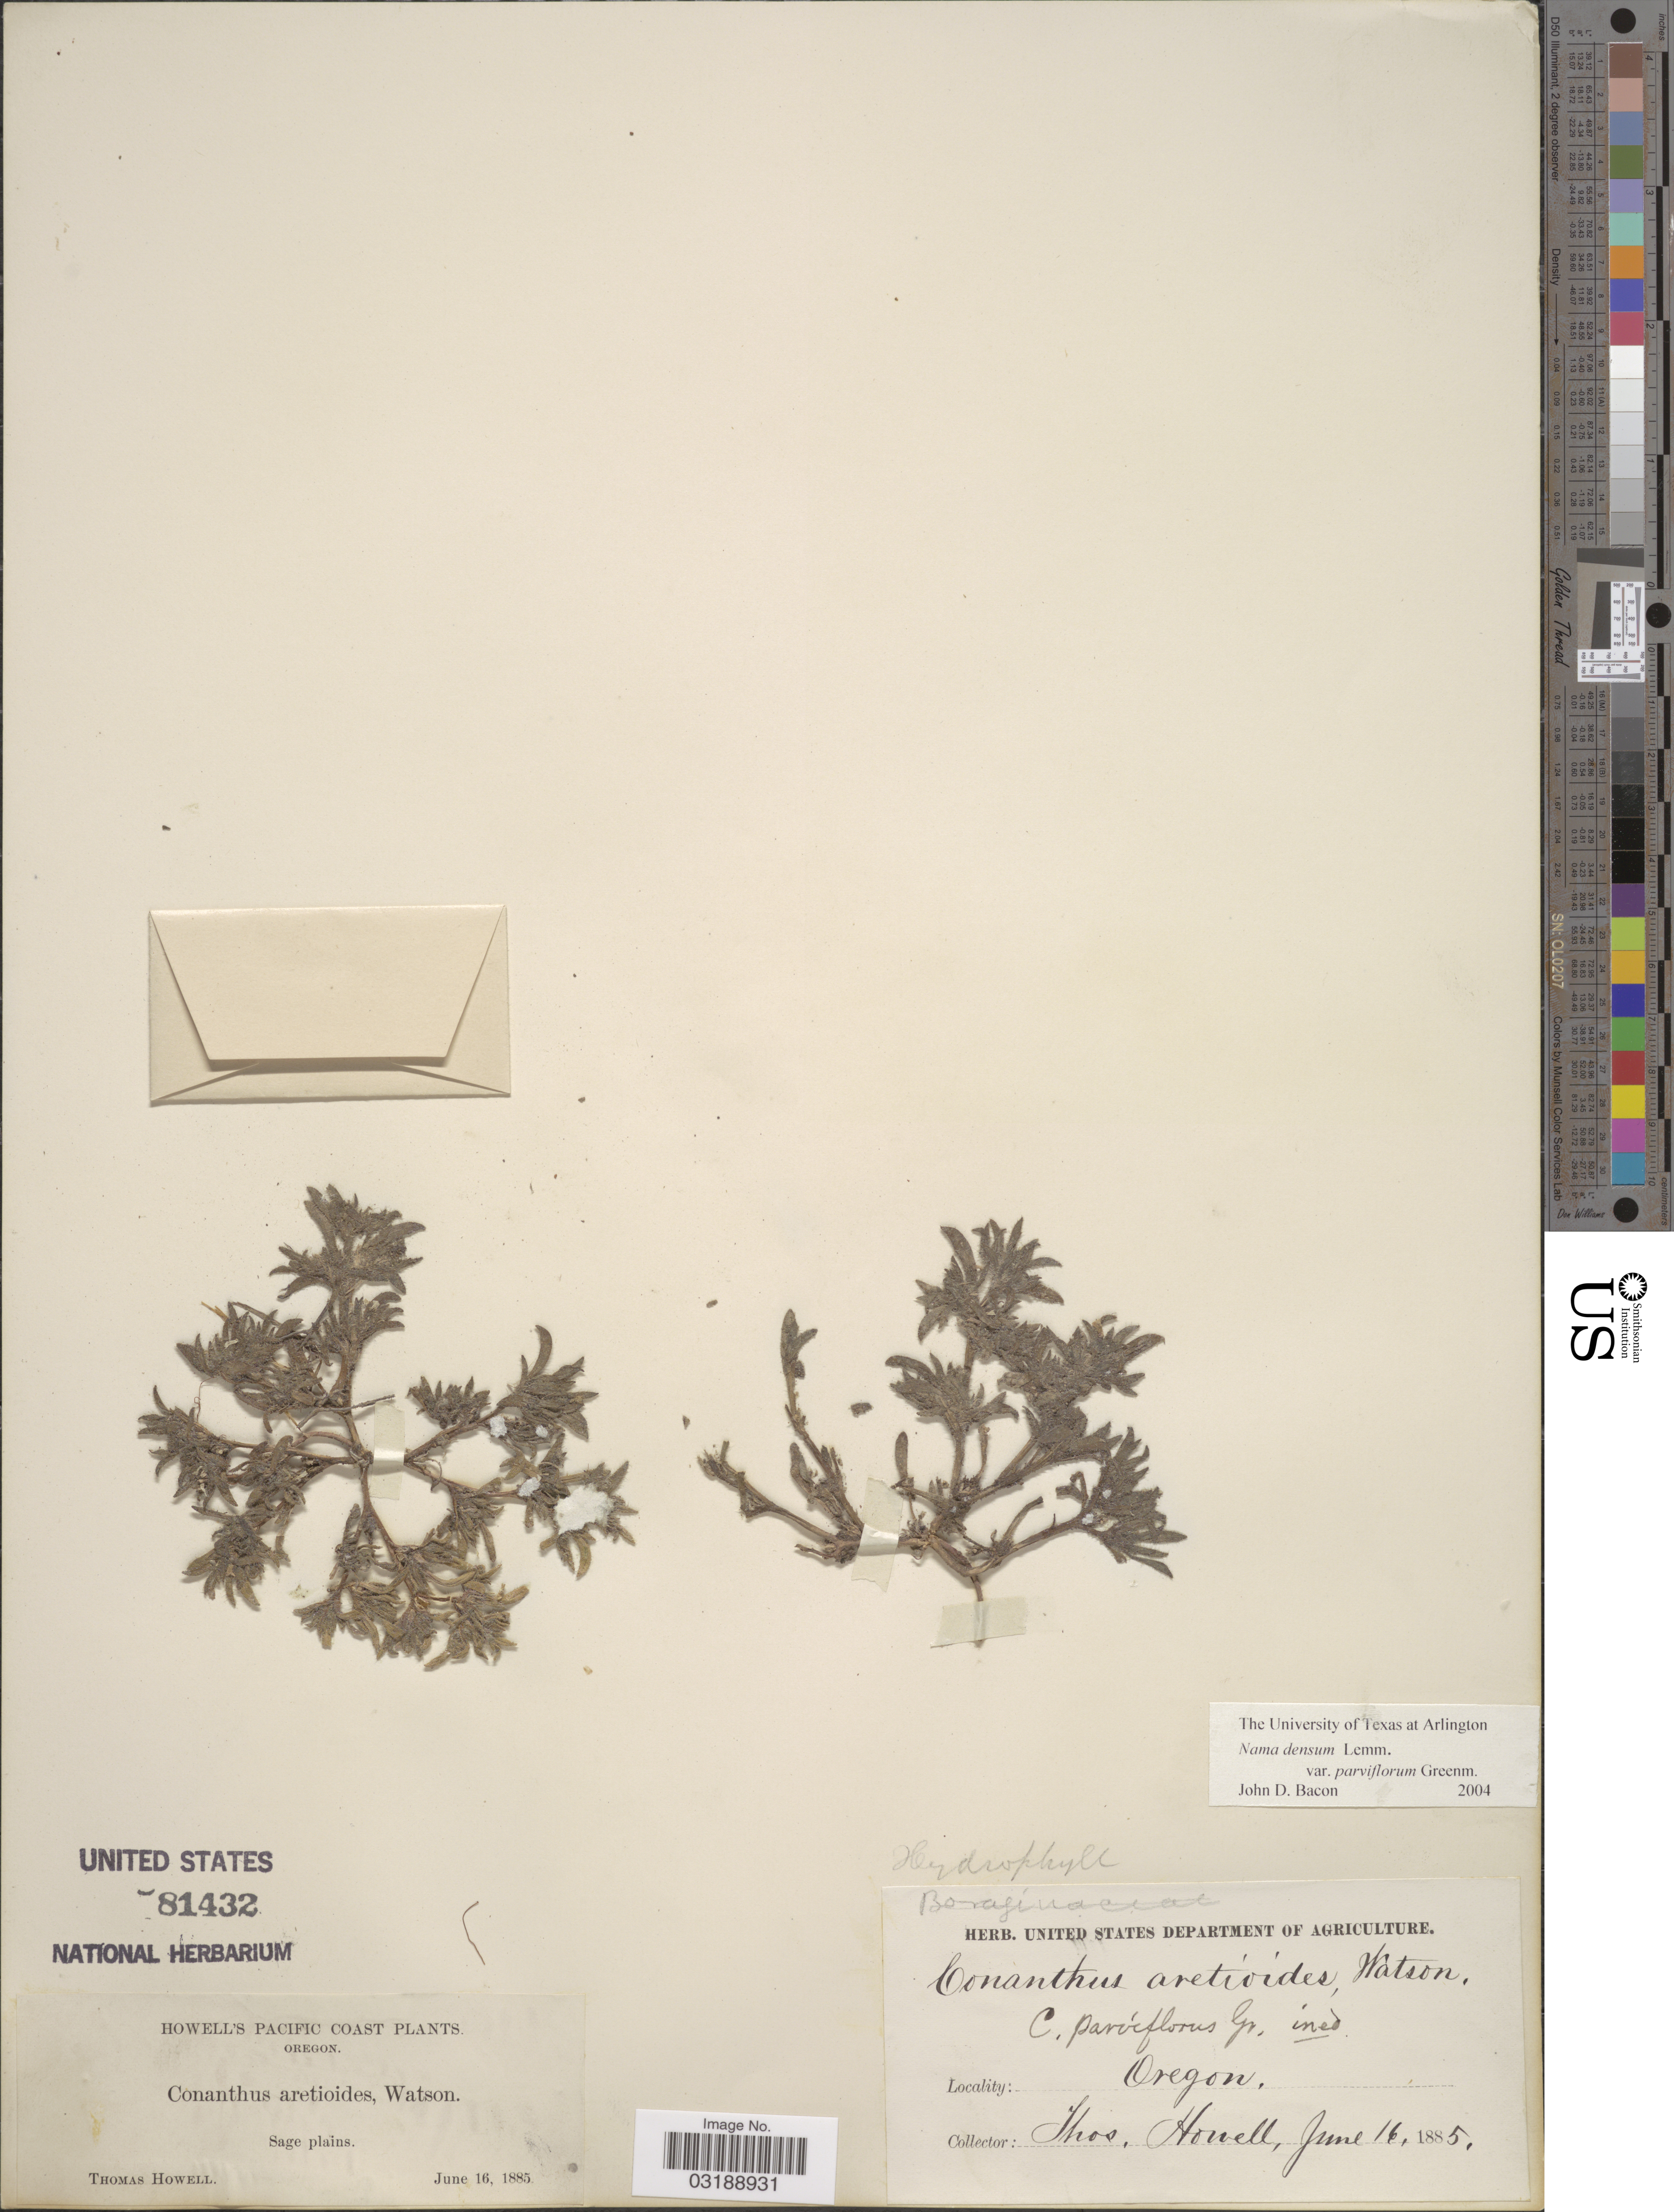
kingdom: Plantae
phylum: Tracheophyta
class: Magnoliopsida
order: Boraginales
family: Namaceae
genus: Nama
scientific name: Nama densa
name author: Lemmon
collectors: T. Howell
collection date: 1885-06-16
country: United States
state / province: Oregon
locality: Pacific Coast, Sage plains.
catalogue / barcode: US 81432